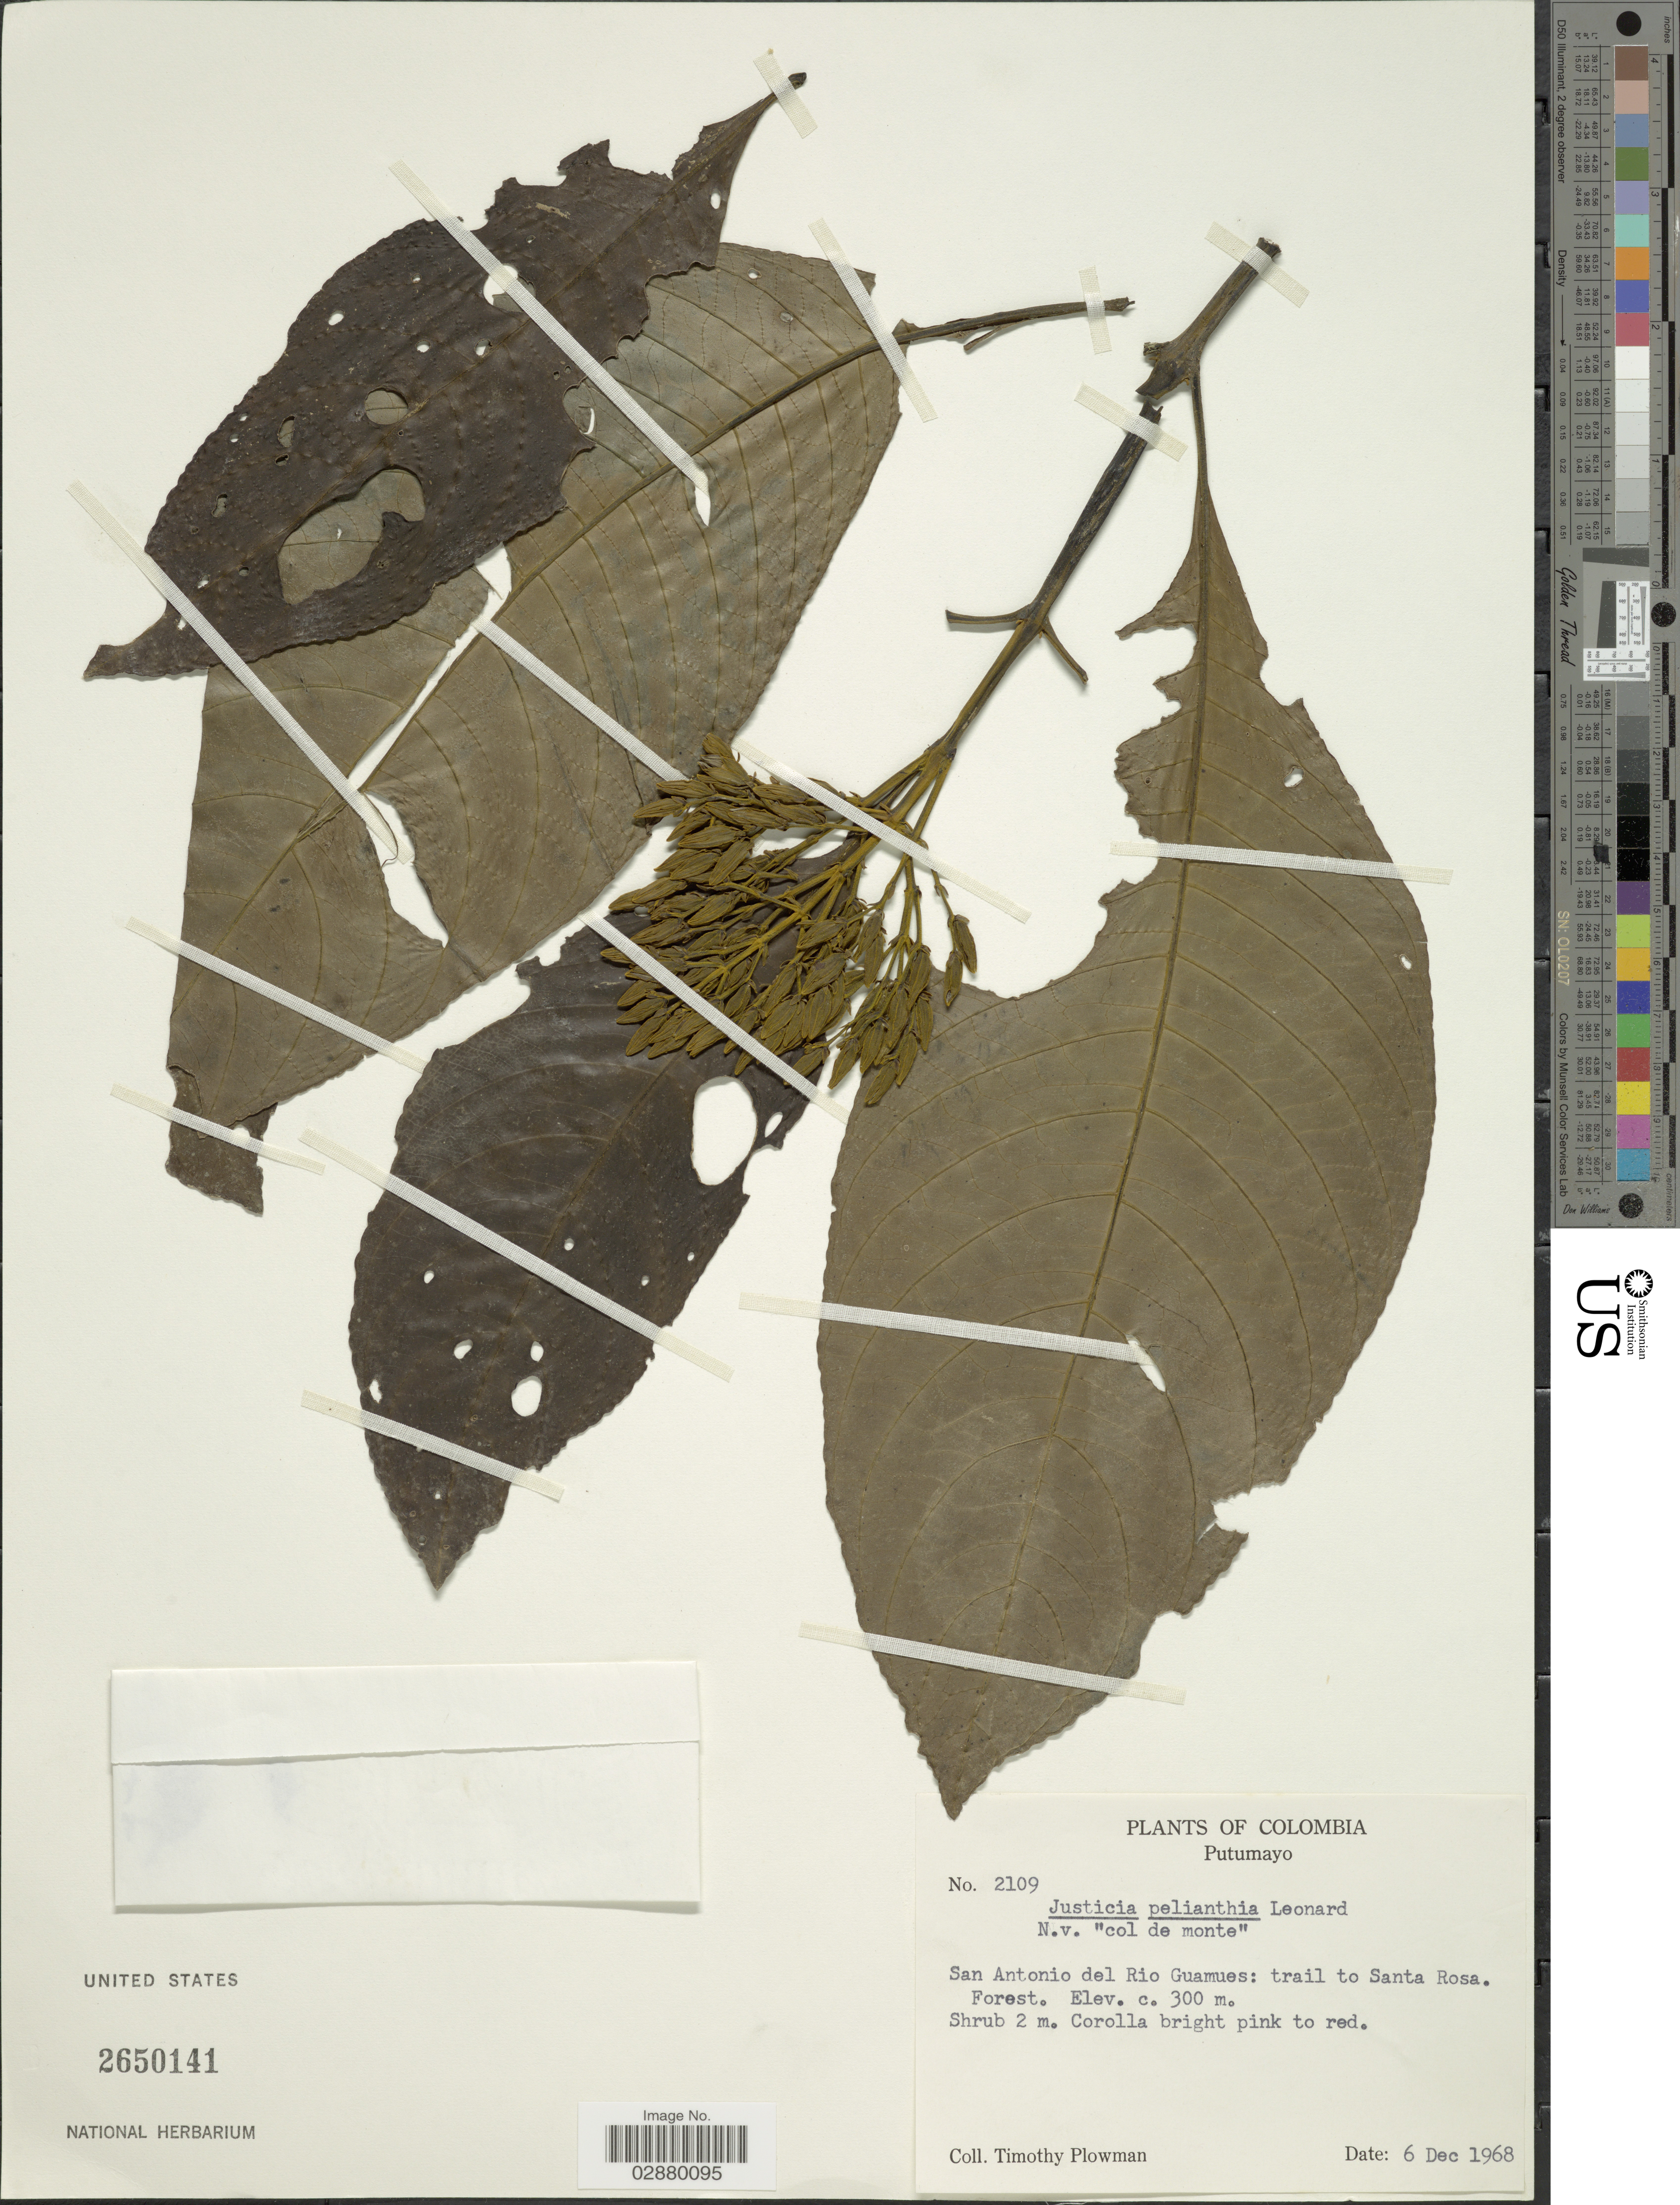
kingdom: Plantae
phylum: Tracheophyta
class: Magnoliopsida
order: Lamiales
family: Acanthaceae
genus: Justicia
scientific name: Justicia pelianthia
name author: Leonard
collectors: T. Plowman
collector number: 2109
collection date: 1968-12-06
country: Colombia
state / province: Putumayo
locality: San Antonio del Rio Guamues: trail to Santa Rosa.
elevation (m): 300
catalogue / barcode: US 2650141